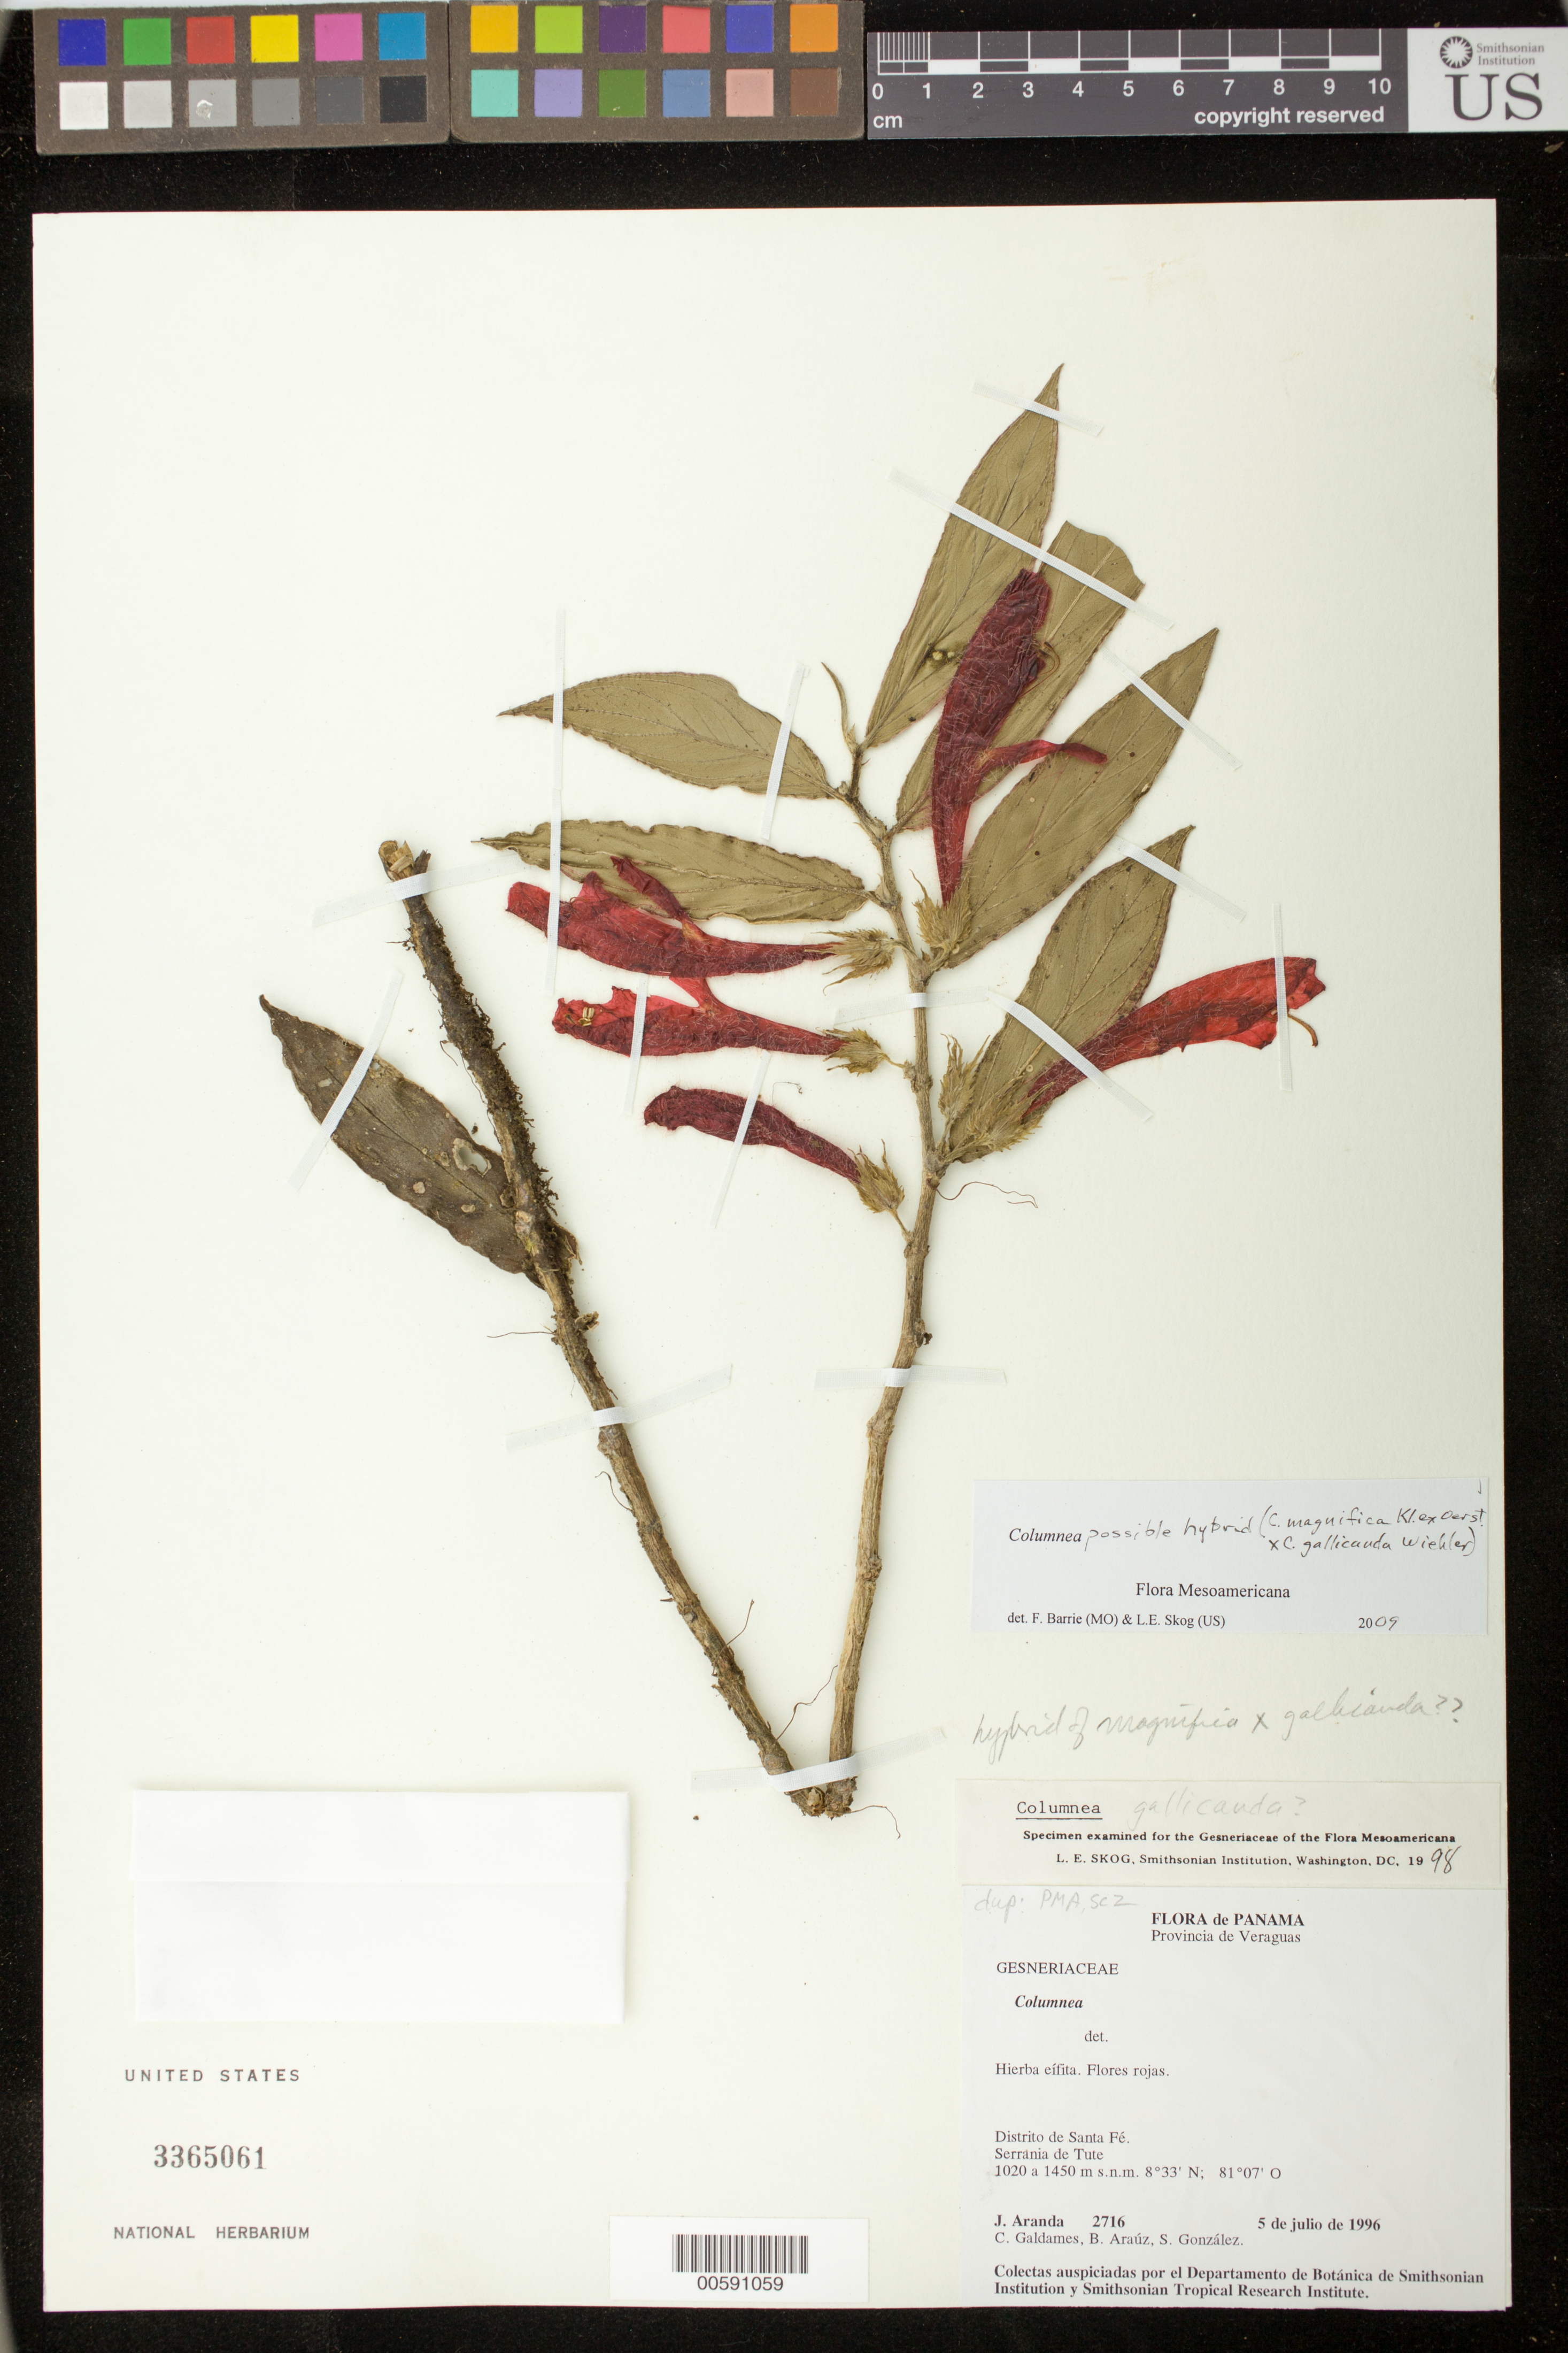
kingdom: Plantae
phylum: Tracheophyta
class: Magnoliopsida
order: Lamiales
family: Gesneriaceae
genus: Columnea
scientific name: Columnea hybrid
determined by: Barrie, F. R.; Skog, Laurence E.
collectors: J. Aranda, C. Galdames, B. Araúz & S. González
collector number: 2716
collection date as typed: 05 Jul 1996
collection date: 1996-07-05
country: Panama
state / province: Veraguas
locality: Distrito de Santa Fé; Serrania de Tute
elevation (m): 1020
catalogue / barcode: US 3365061